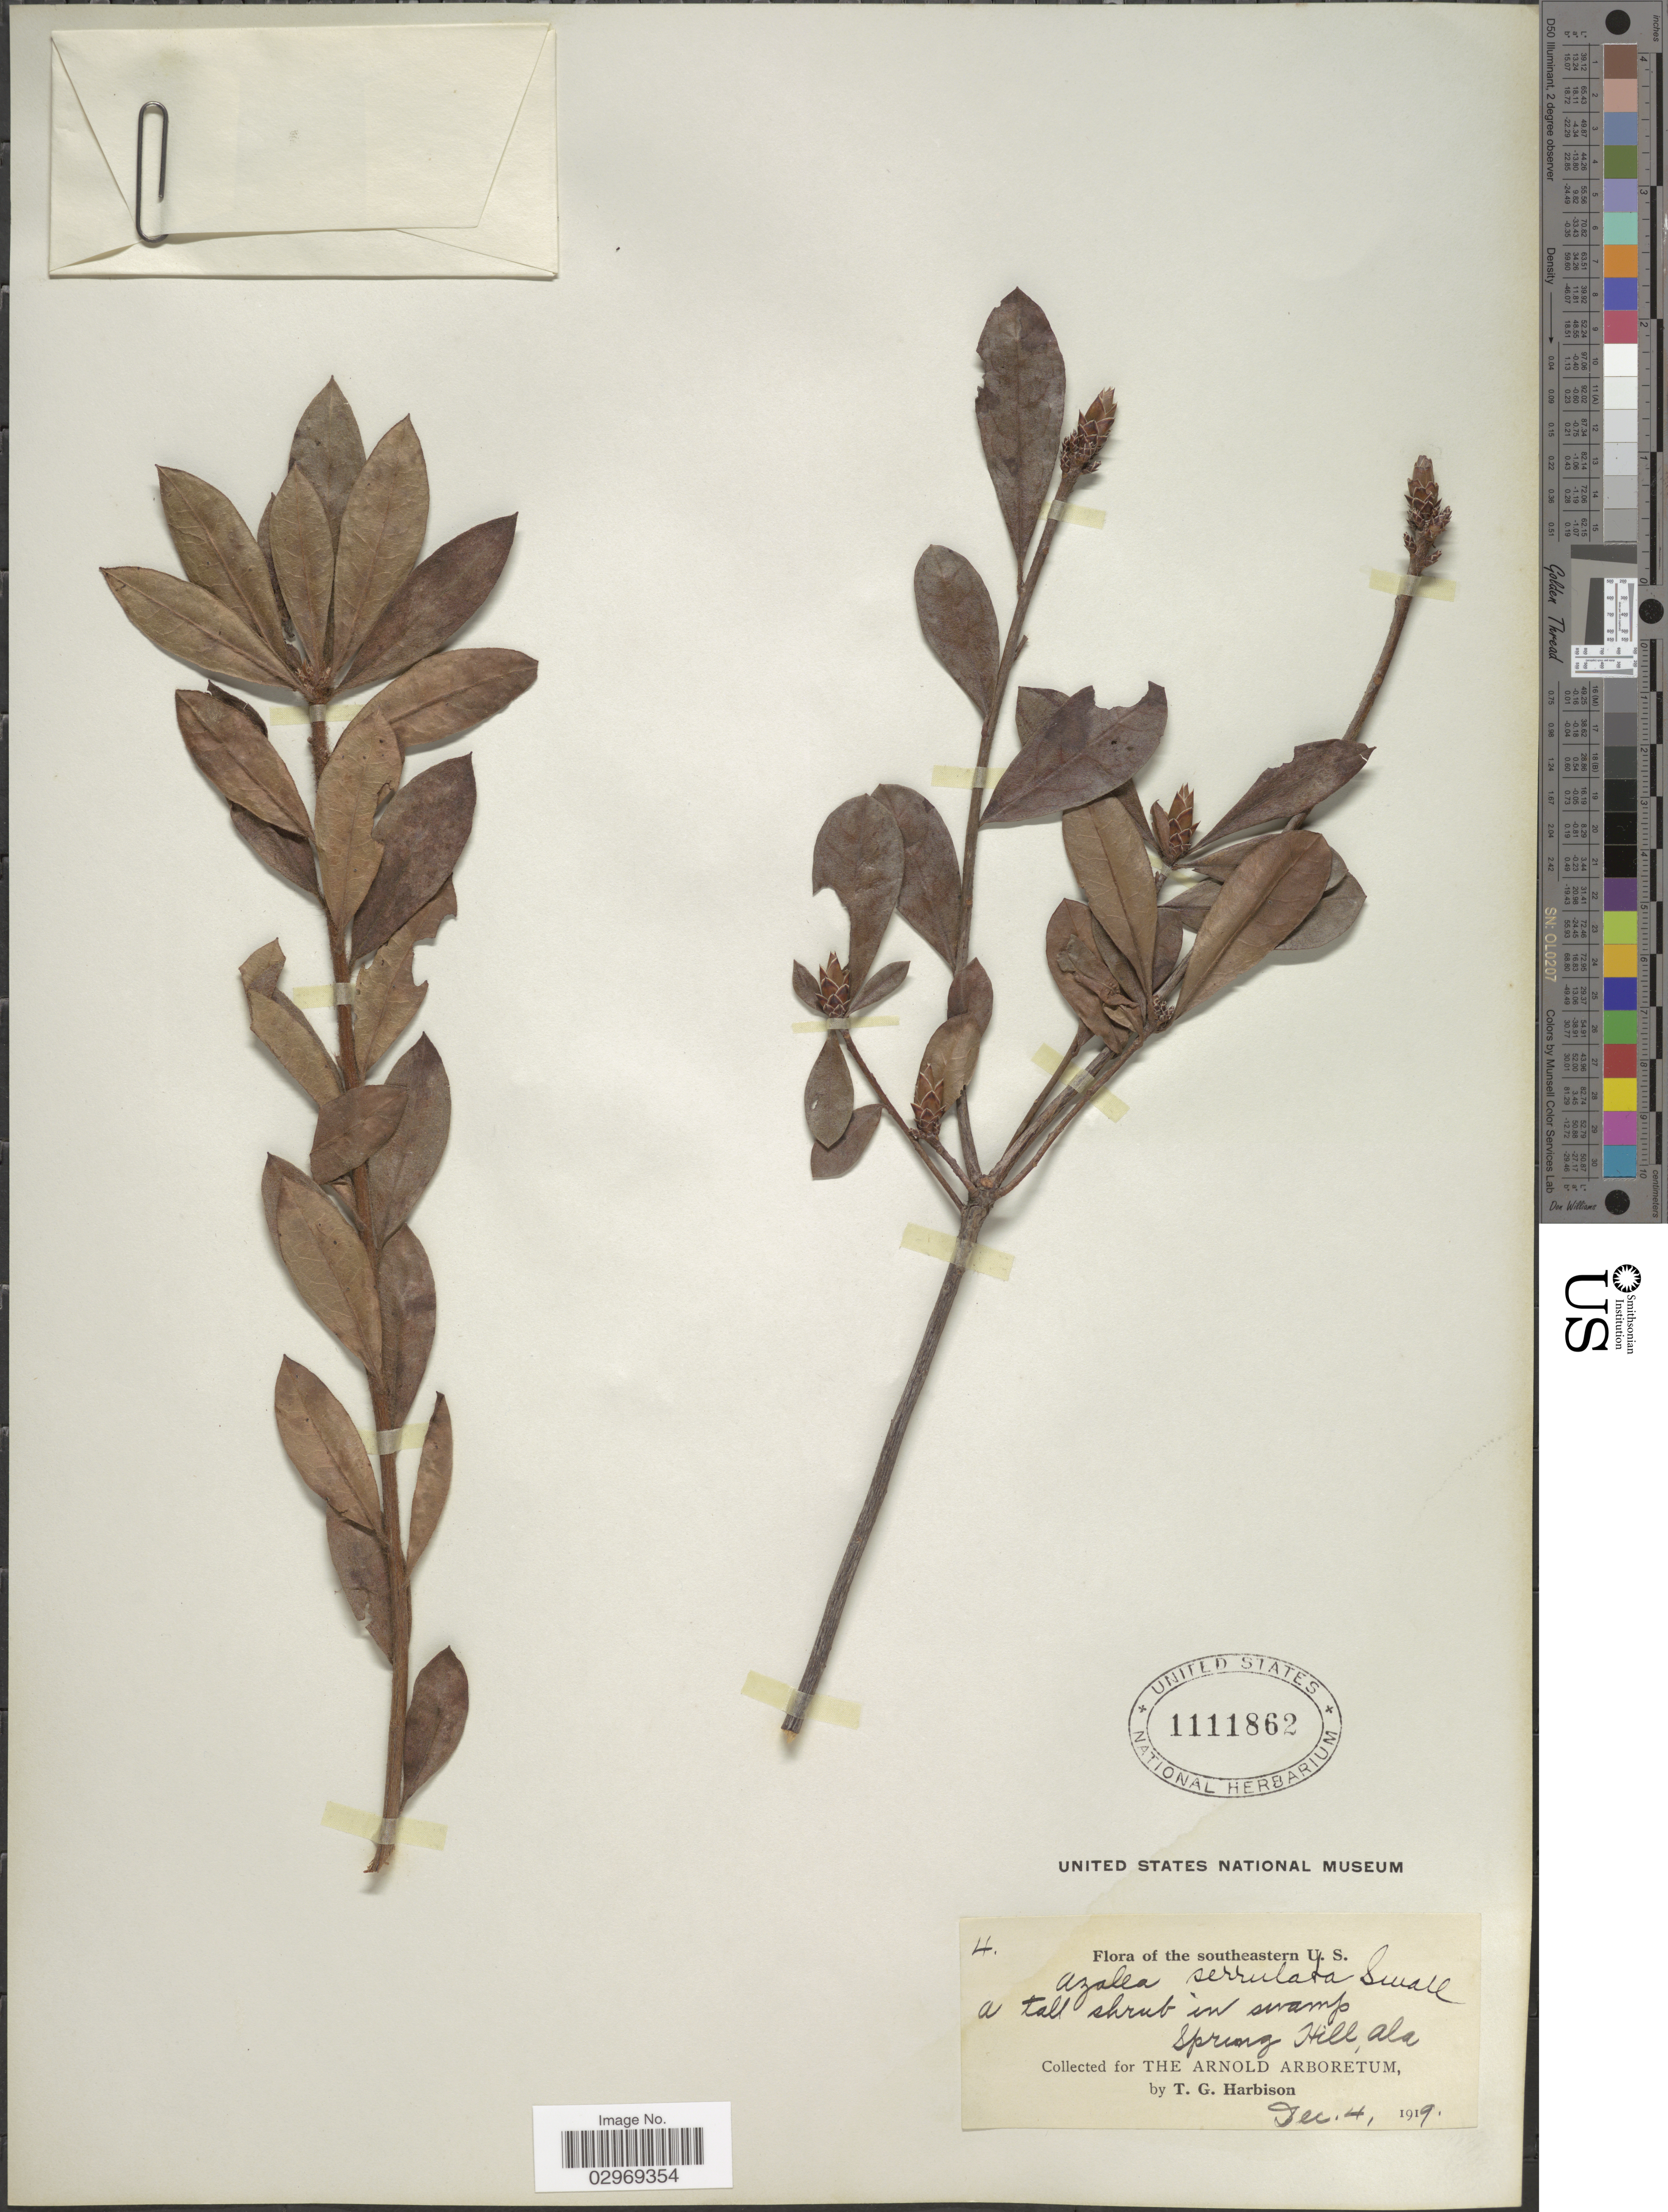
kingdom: Plantae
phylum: Tracheophyta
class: Magnoliopsida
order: Ericales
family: Ericaceae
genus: Rhododendron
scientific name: Rhododendron serrulatum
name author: (Small) Millais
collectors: T. Harbison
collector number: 4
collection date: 1919-12-04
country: United States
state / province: Alabama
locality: Southeastern U.S. Spring Hill.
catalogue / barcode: US 1111862